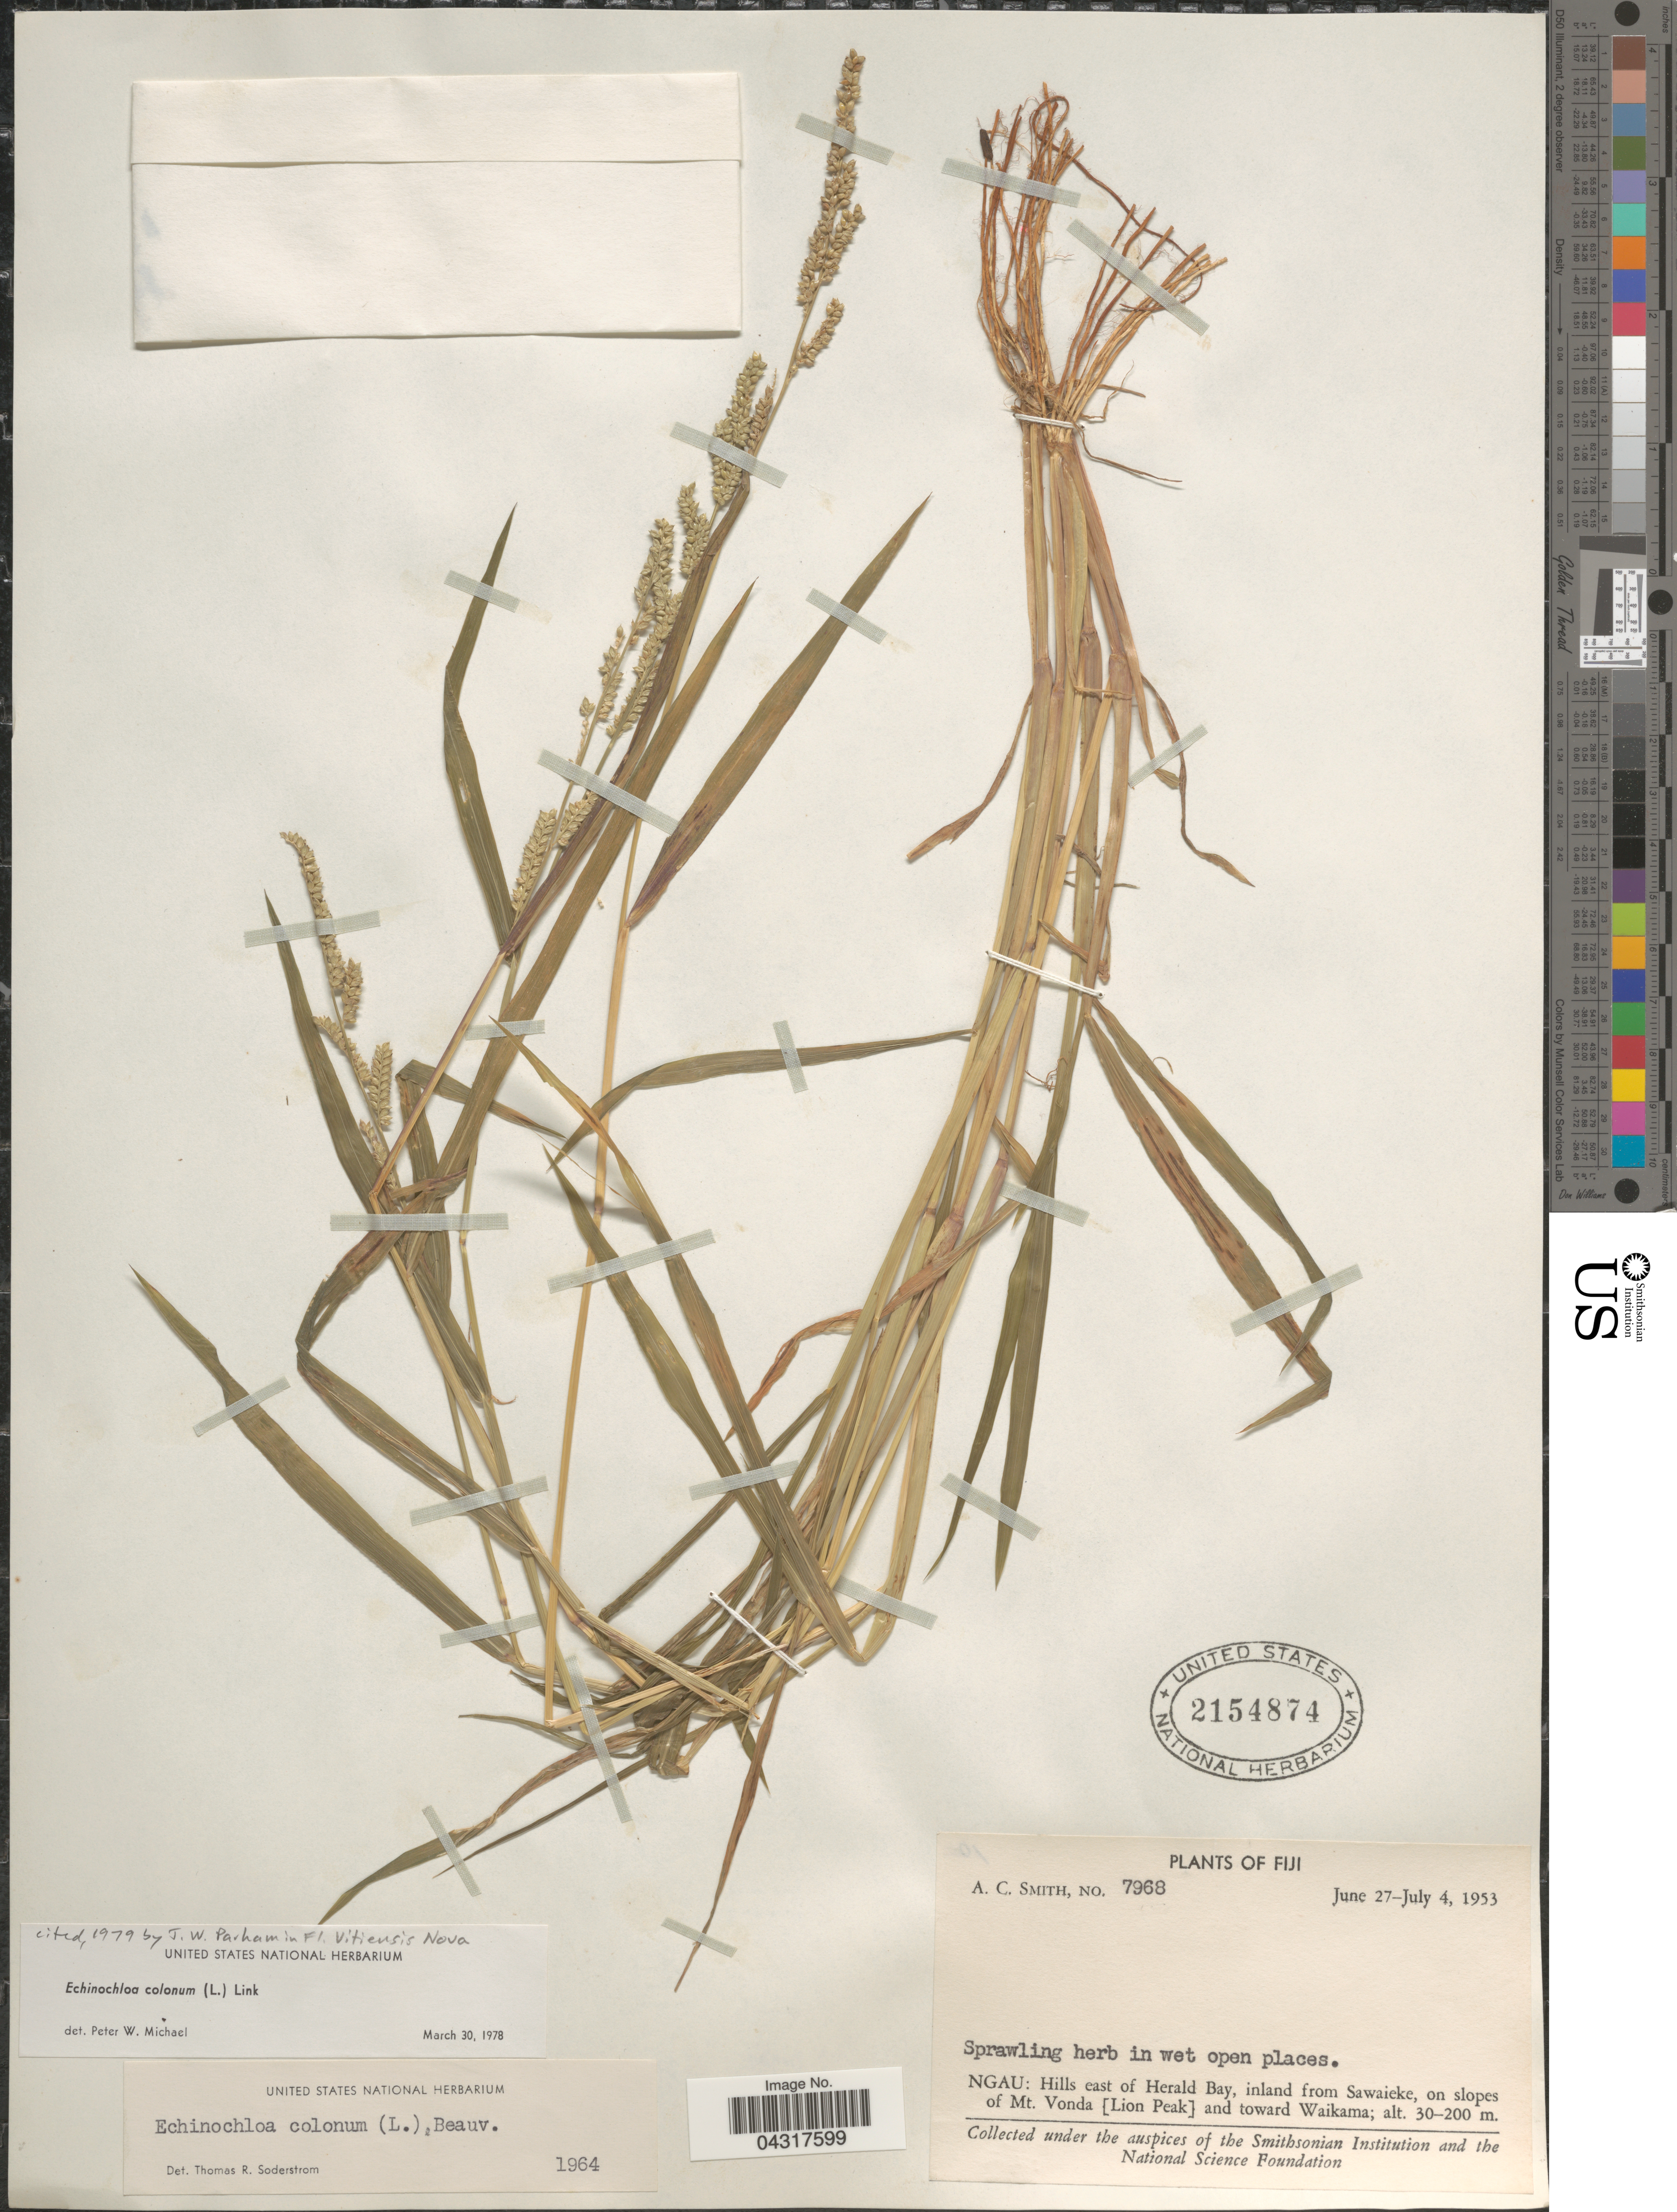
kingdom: Plantae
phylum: Tracheophyta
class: Liliopsida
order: Poales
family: Poaceae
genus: Echinochloa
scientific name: Echinochloa colona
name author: (L.) Link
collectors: A. C. Smith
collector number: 7968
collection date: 1953-06-27/1953-07-04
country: Fiji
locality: Ngau: Hills east of Herald Bay, inland from Sawaieke, on slopes of Mt. Vonda [Lion Peak] and toward Waikama.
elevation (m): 30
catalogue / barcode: US 2154874